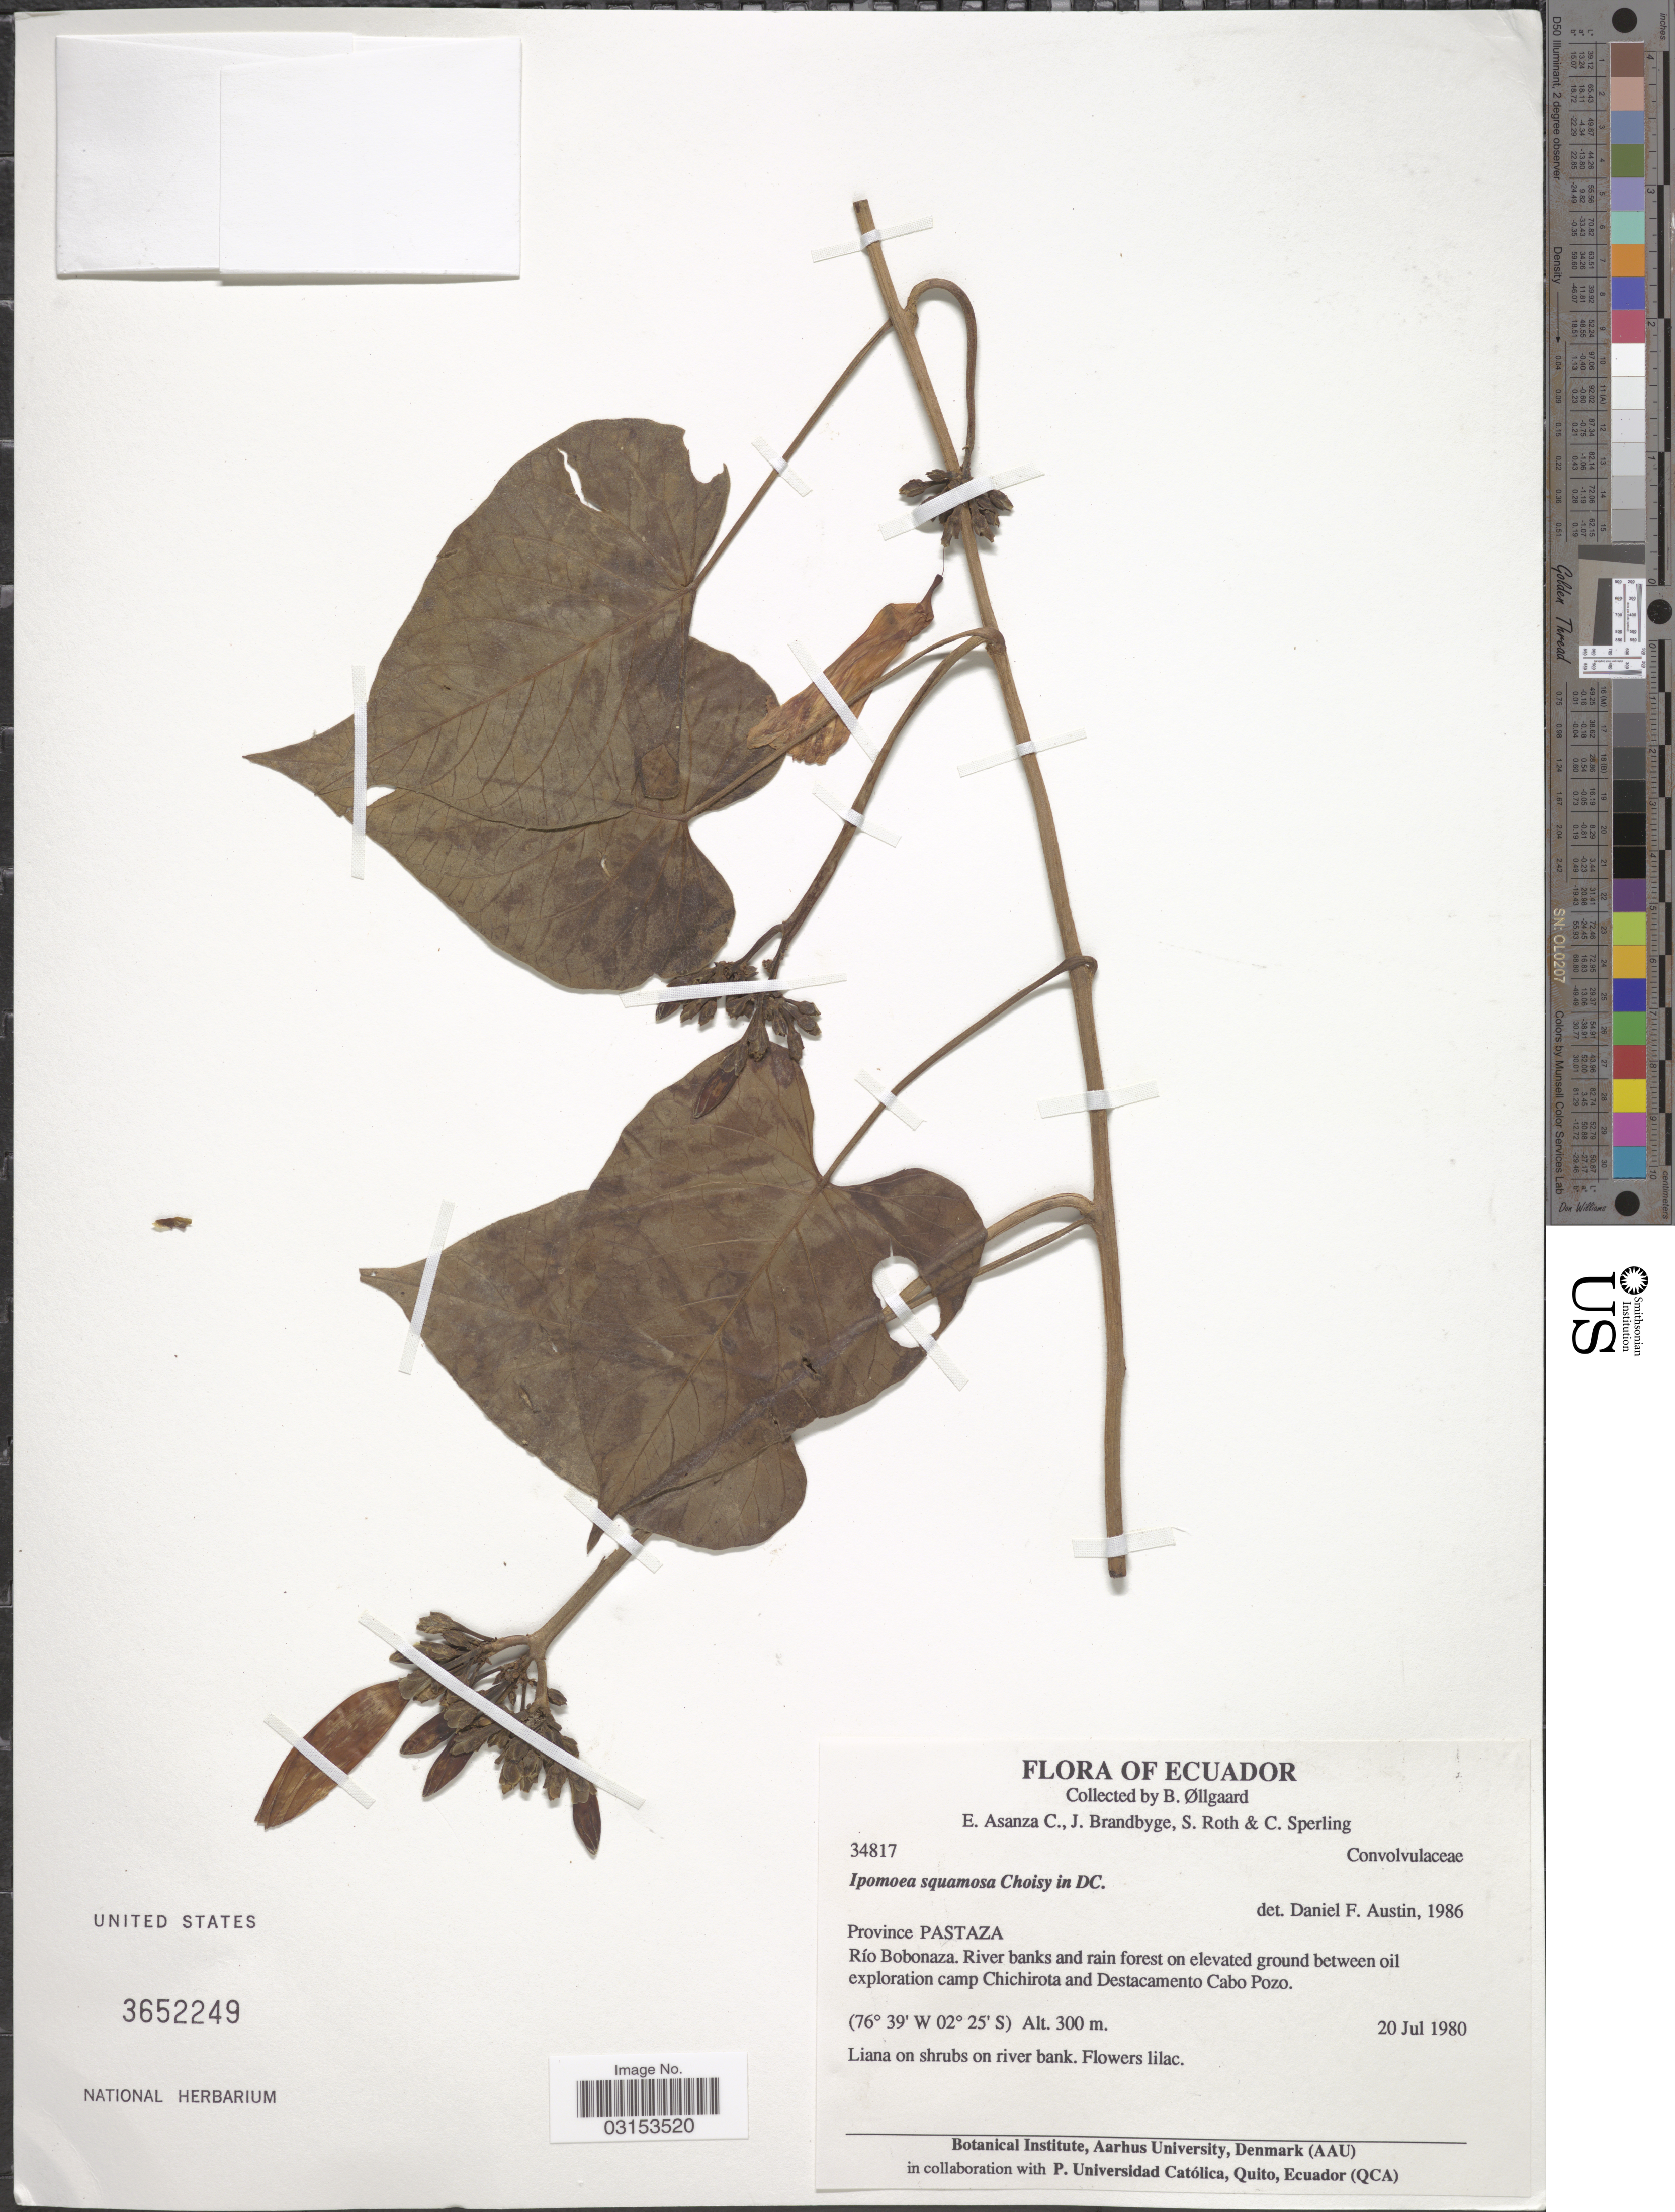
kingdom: Plantae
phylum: Tracheophyta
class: Magnoliopsida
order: Solanales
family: Convolvulaceae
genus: Ipomoea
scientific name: Ipomoea squamosa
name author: Choisy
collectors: B. Øllgaard, E. Asanza C., J. Brandbyge, S. Roth & C. Sperling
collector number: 34817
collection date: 1980-07-20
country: Ecuador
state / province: Pastaza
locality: Río Bobonaza. River bank and rain forest on elevated ground between oil exploration camp Chichirota and Destacamento Cabo Pozo.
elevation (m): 300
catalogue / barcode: US 3652249